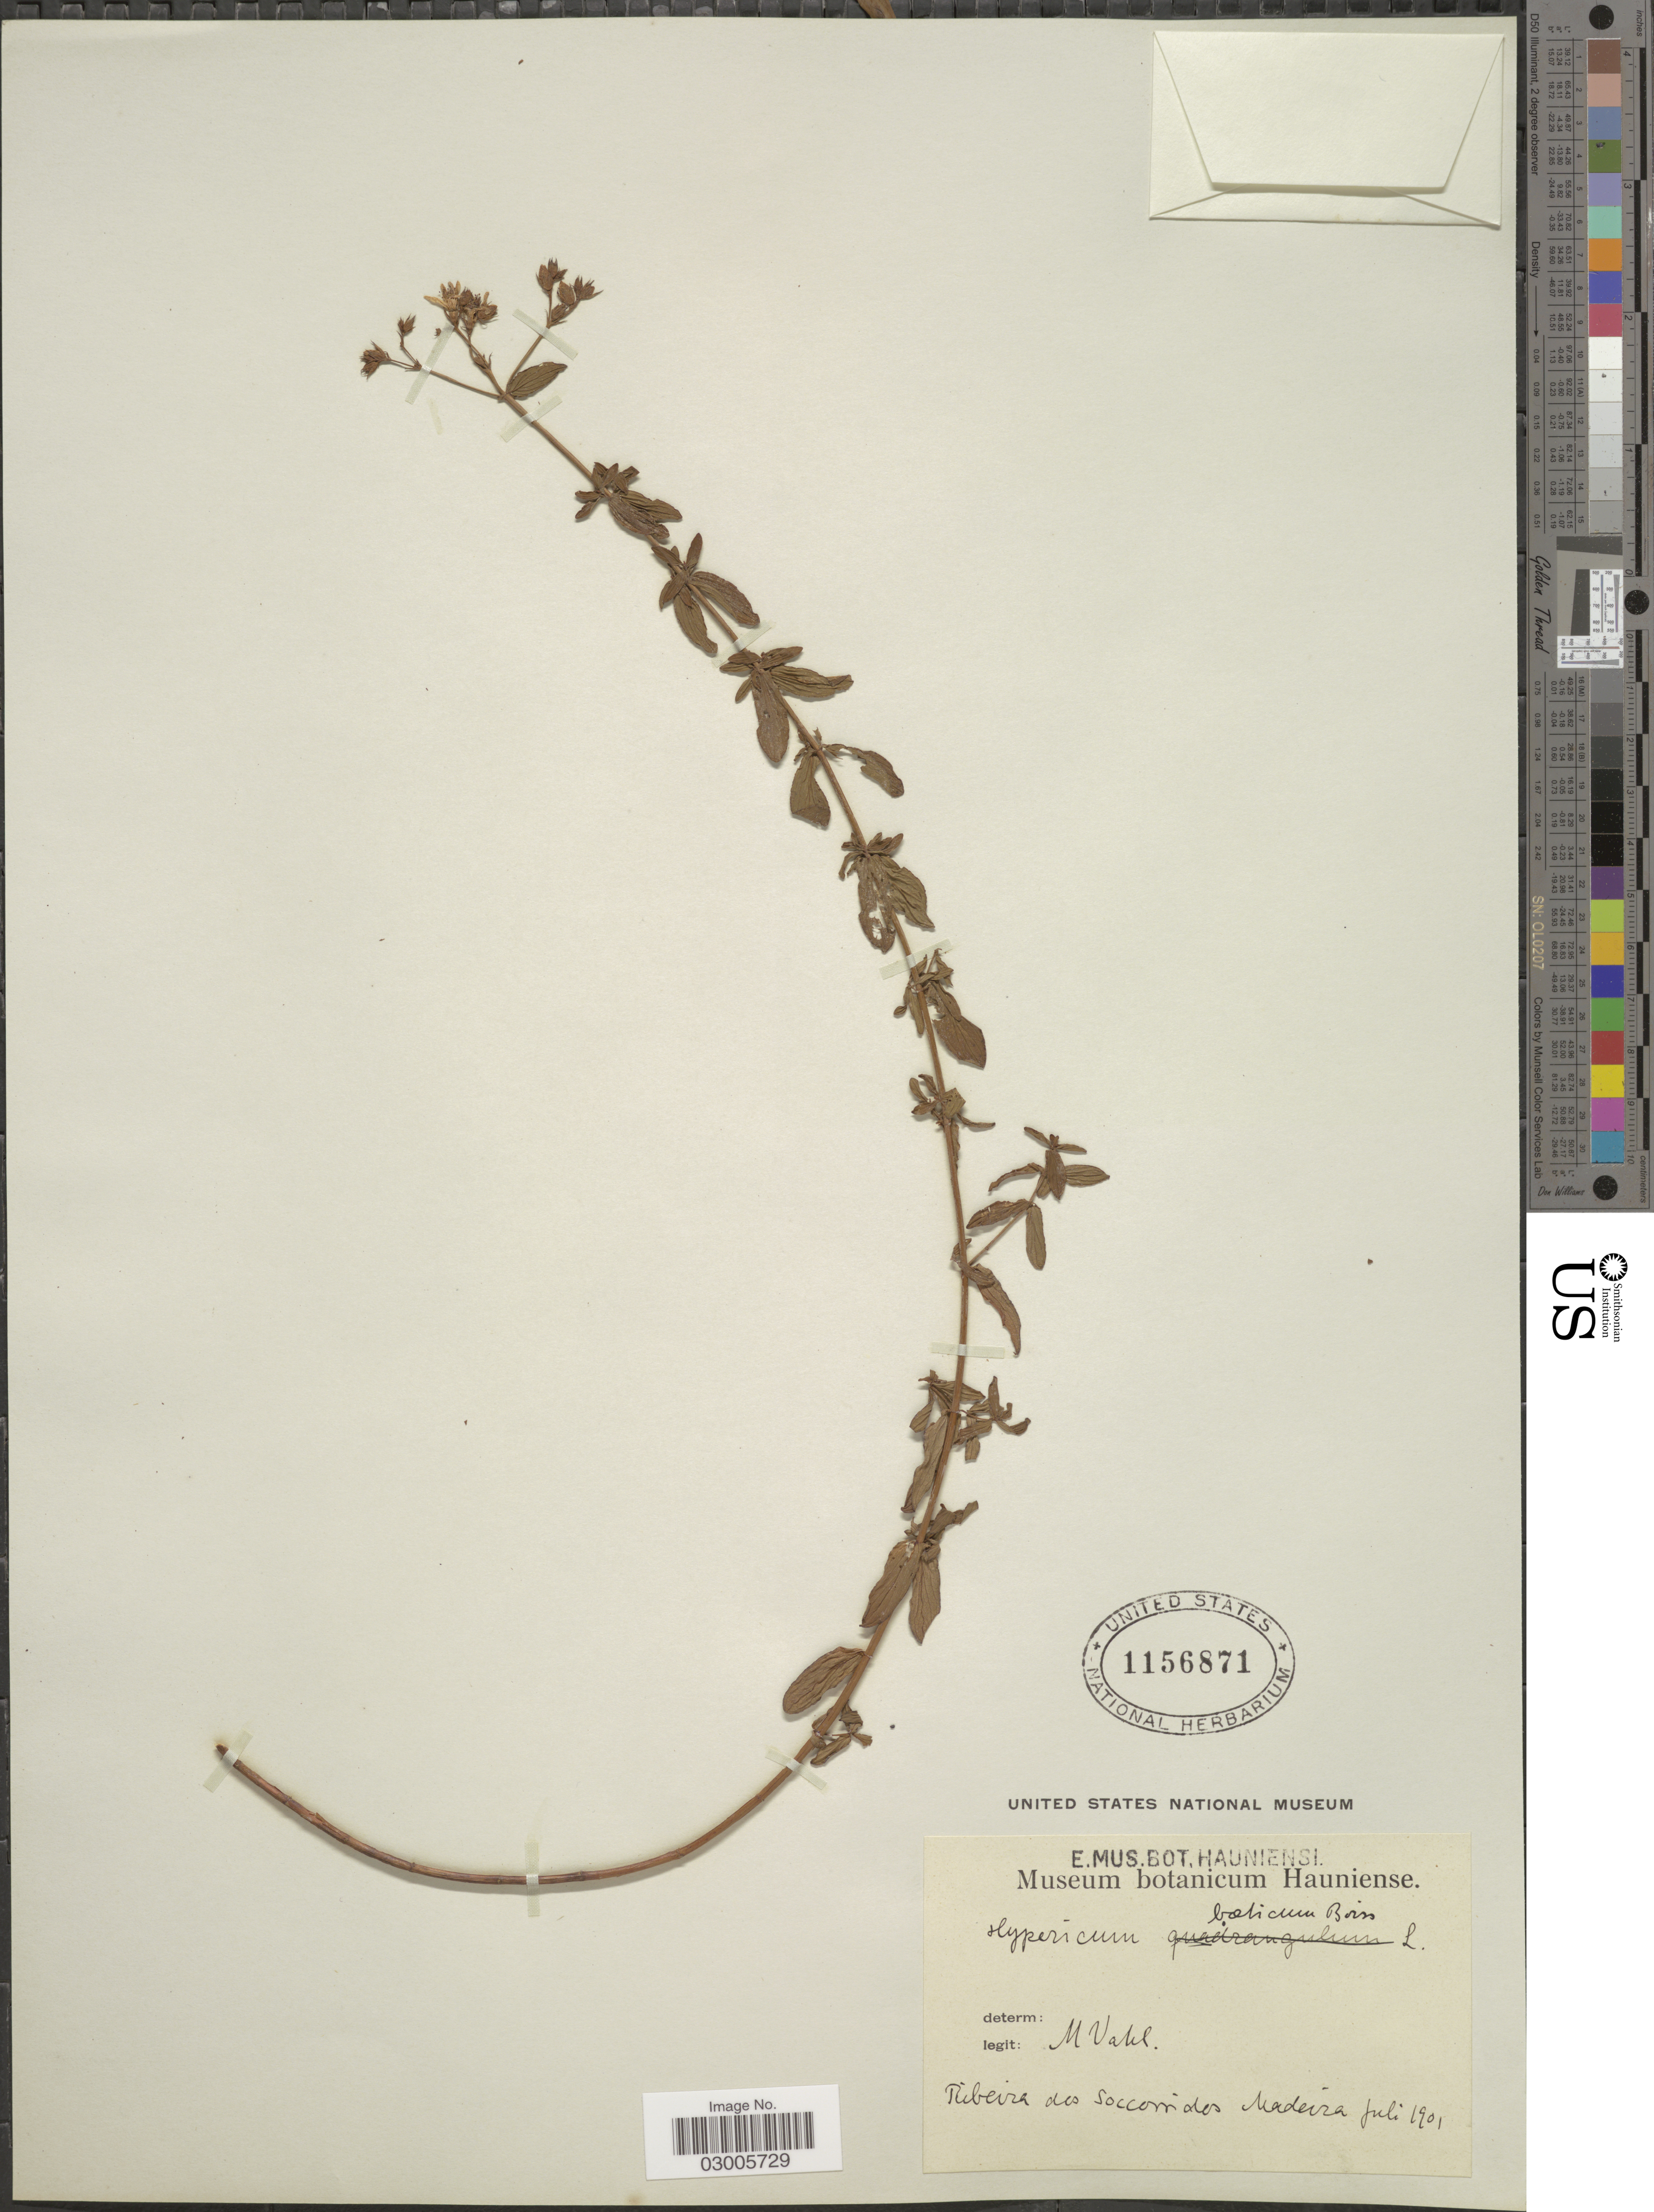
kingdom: Plantae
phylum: Tracheophyta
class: Magnoliopsida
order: Malpighiales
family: Hypericaceae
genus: Hypericum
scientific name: Hypericum boeticum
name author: Boiss.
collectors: M. Vahl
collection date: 1901-07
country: Portugal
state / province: Madeira (Aut. Reg.)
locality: Ribeira des Soccorrides.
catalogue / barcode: US 1156871